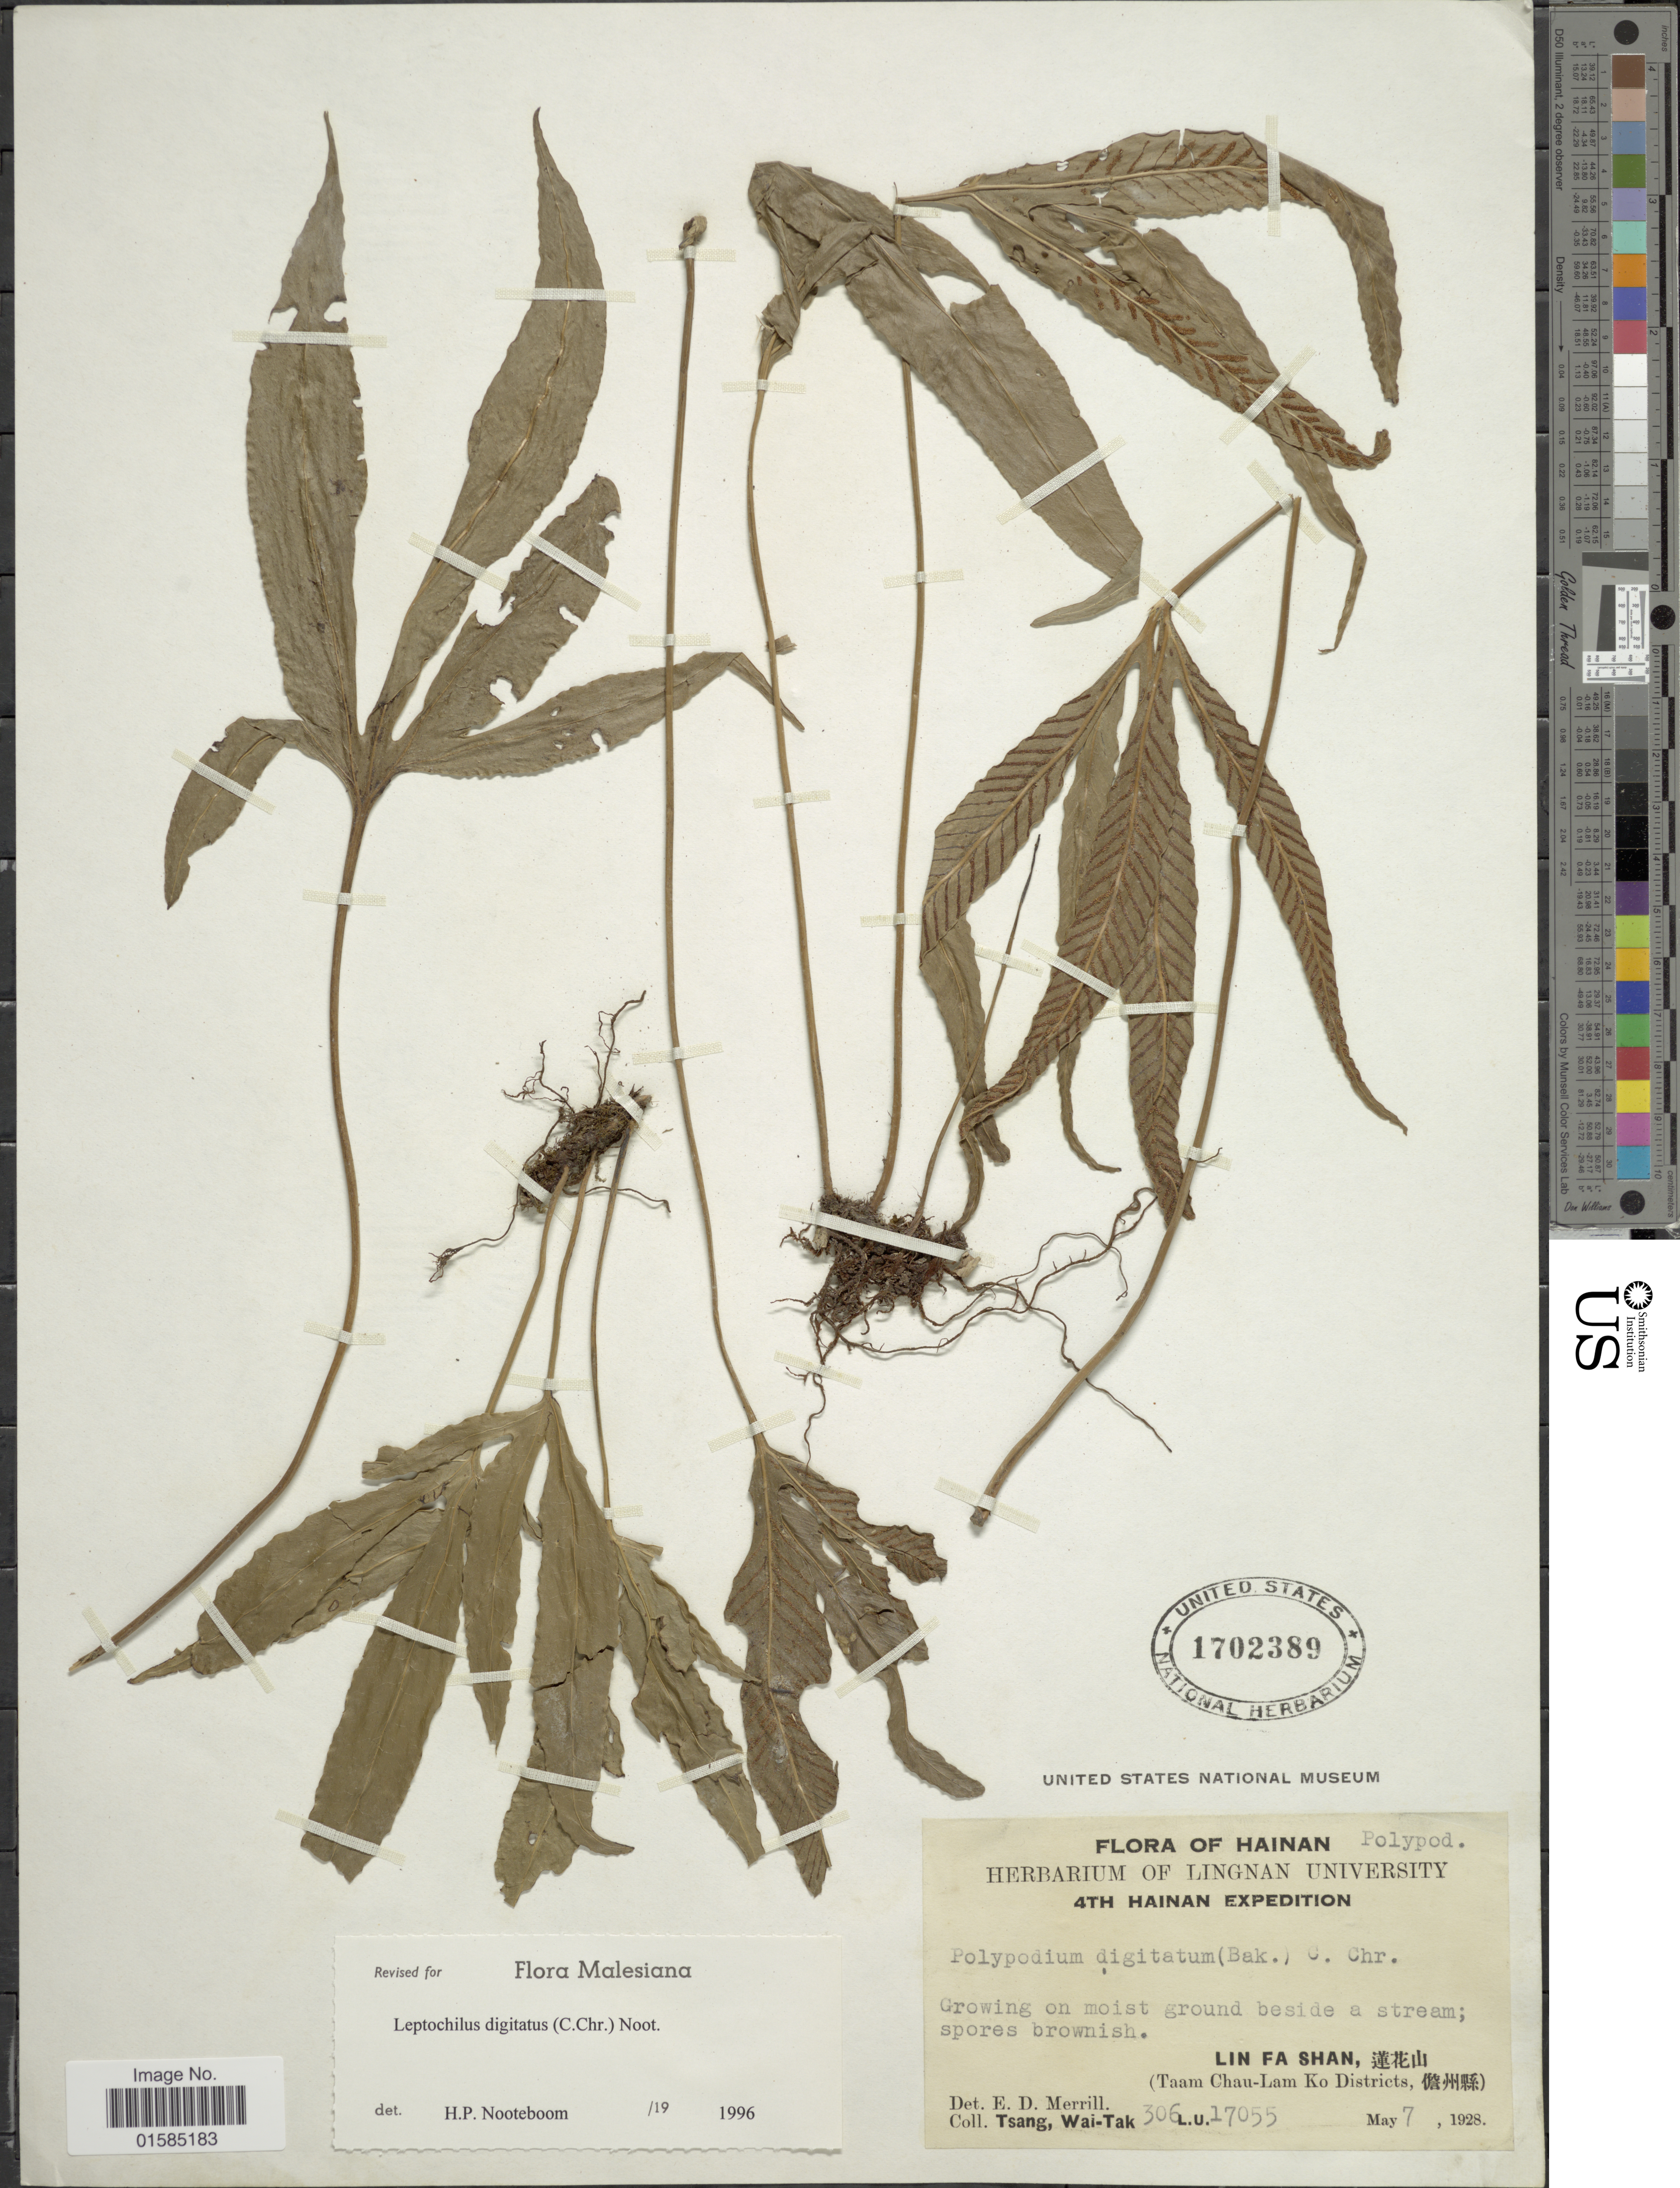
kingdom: Plantae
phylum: Tracheophyta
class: Polypodiopsida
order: Polypodiales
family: Polypodiaceae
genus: Leptochilus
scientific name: Leptochilus digitatus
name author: (Baker) Noot.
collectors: W. T. Tsang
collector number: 306/17055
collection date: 1928-05-07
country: China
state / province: Hainan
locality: Hainan, Lin Fa Shan (Taam Chau-Lam Ko Districts)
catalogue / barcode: US 1702389